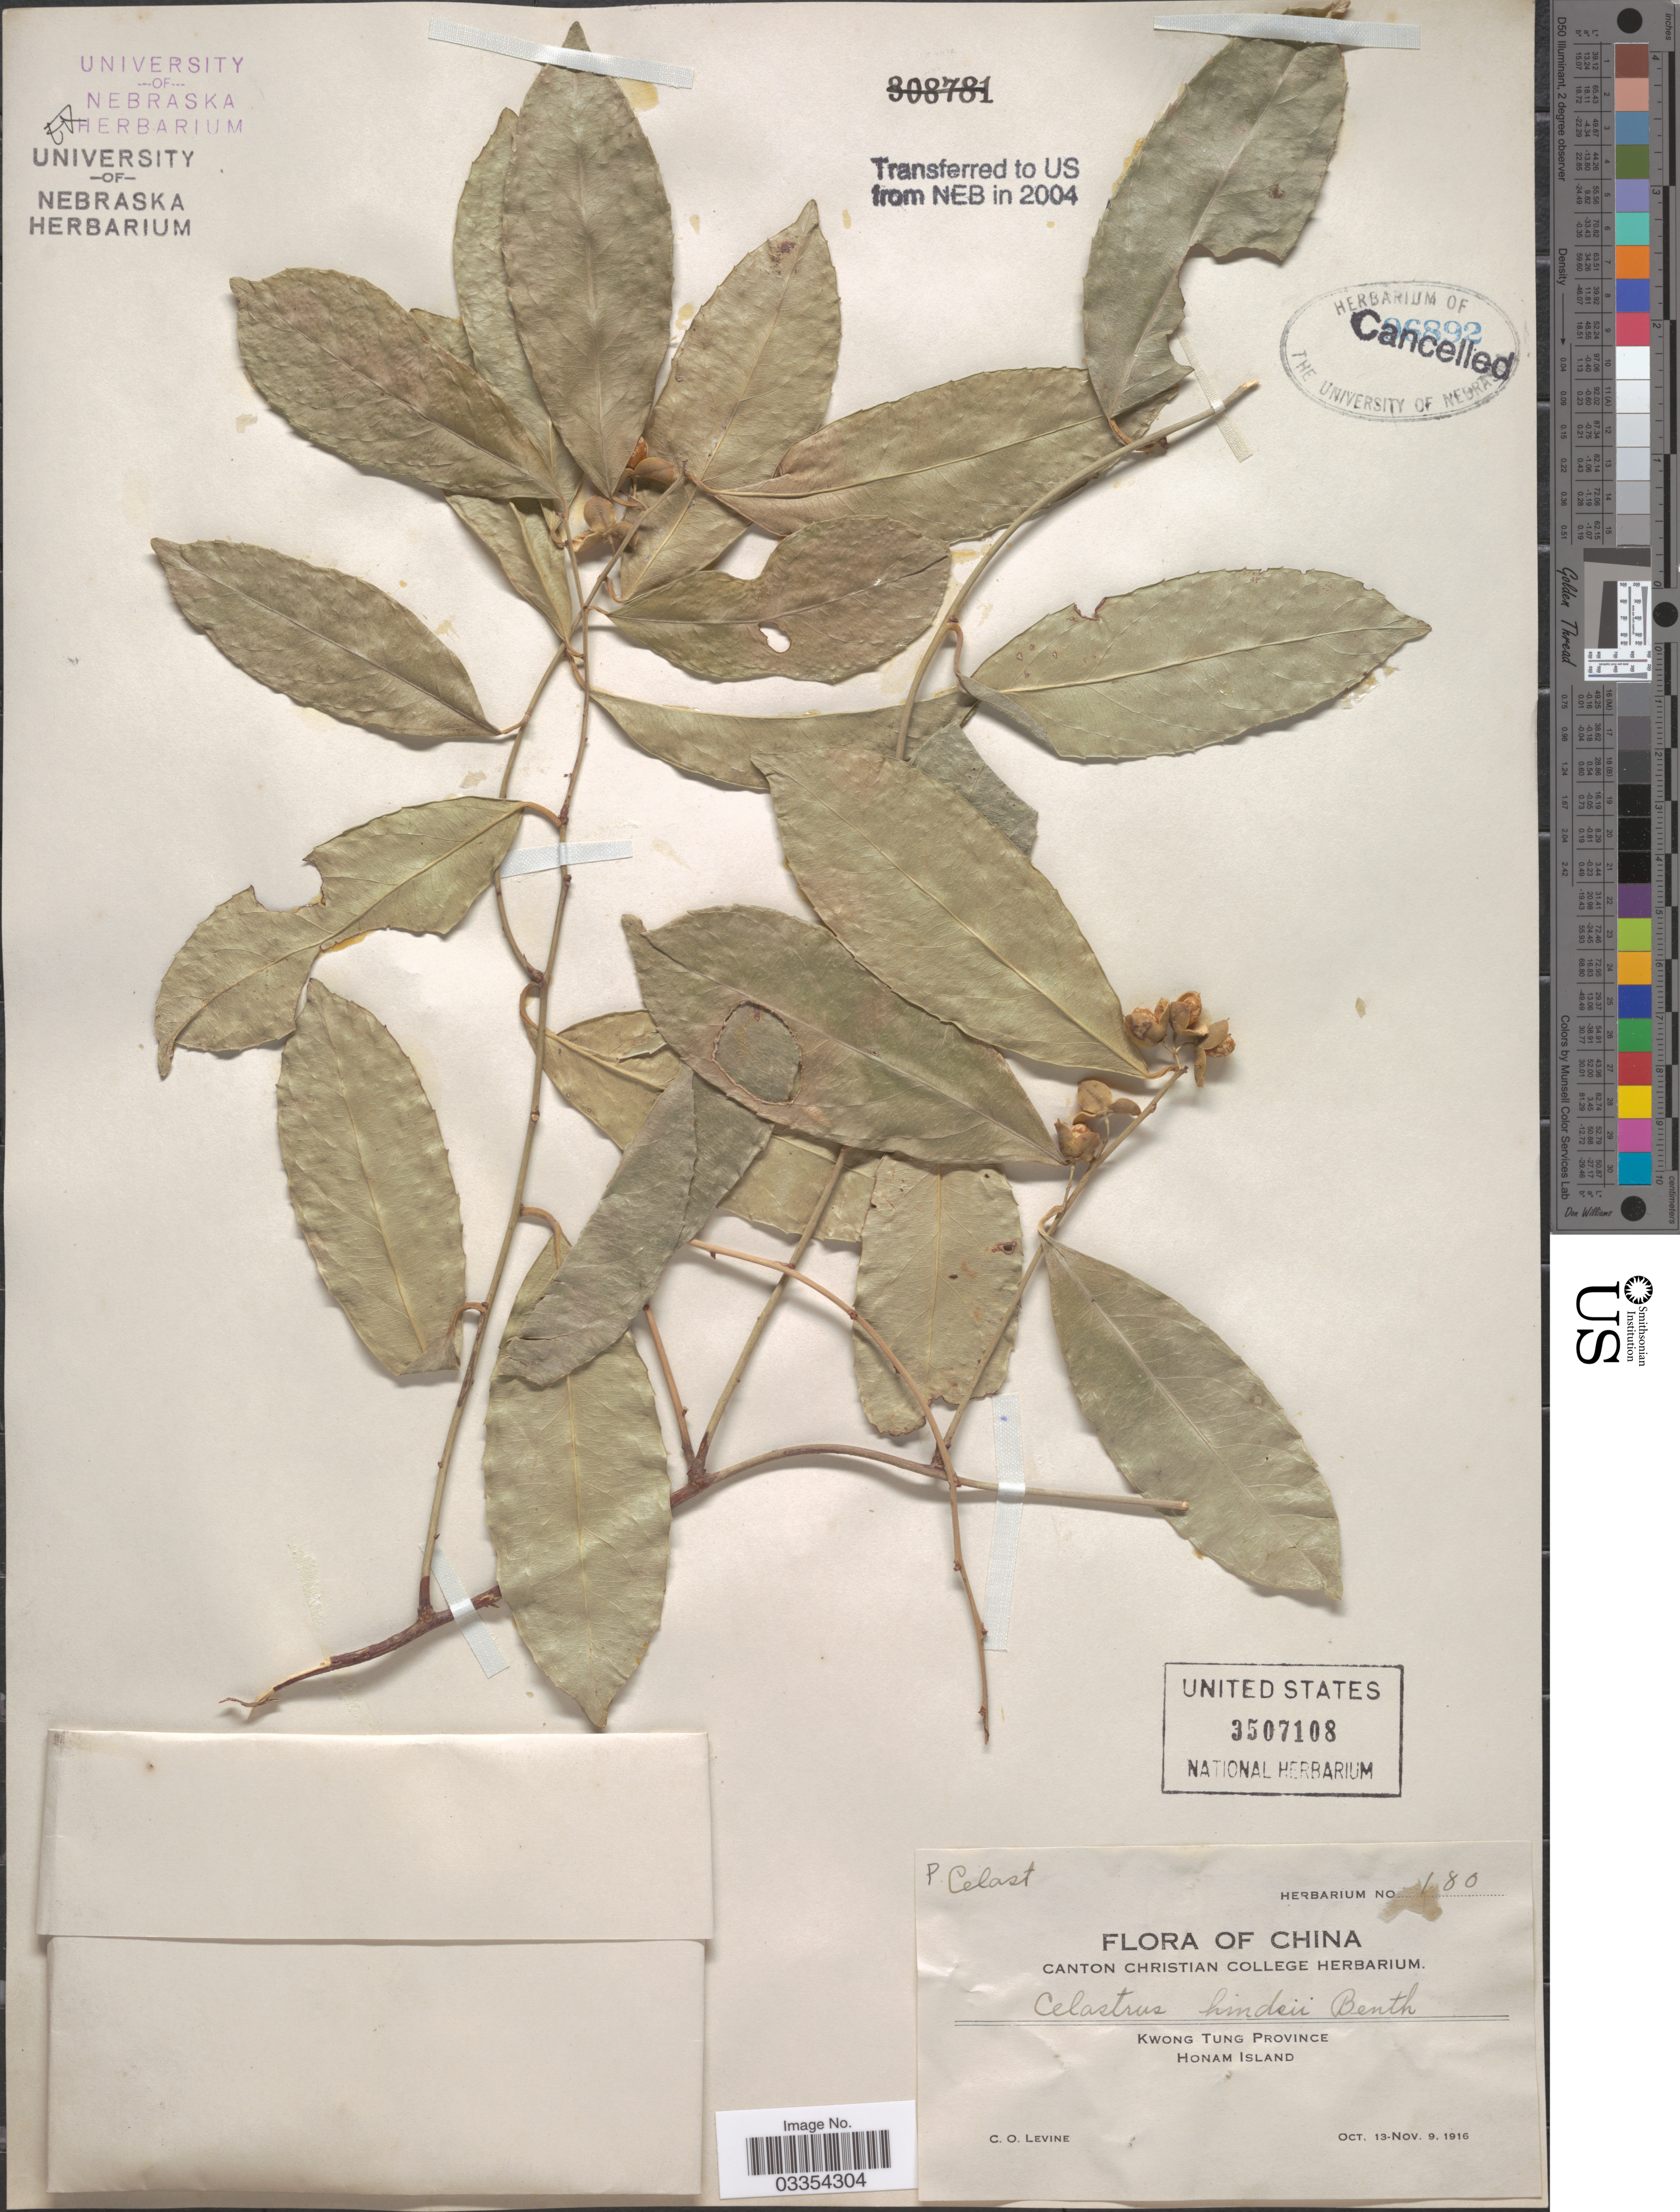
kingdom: Plantae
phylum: Tracheophyta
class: Magnoliopsida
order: Celastrales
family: Celastraceae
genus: Celastrus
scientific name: Celastrus hindsii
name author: Benth.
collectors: C. O. Levine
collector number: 180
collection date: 1916-10-13/1916-11-09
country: China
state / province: Guangdong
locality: Kwong Tung Province. Honam Island.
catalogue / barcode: US 3507108